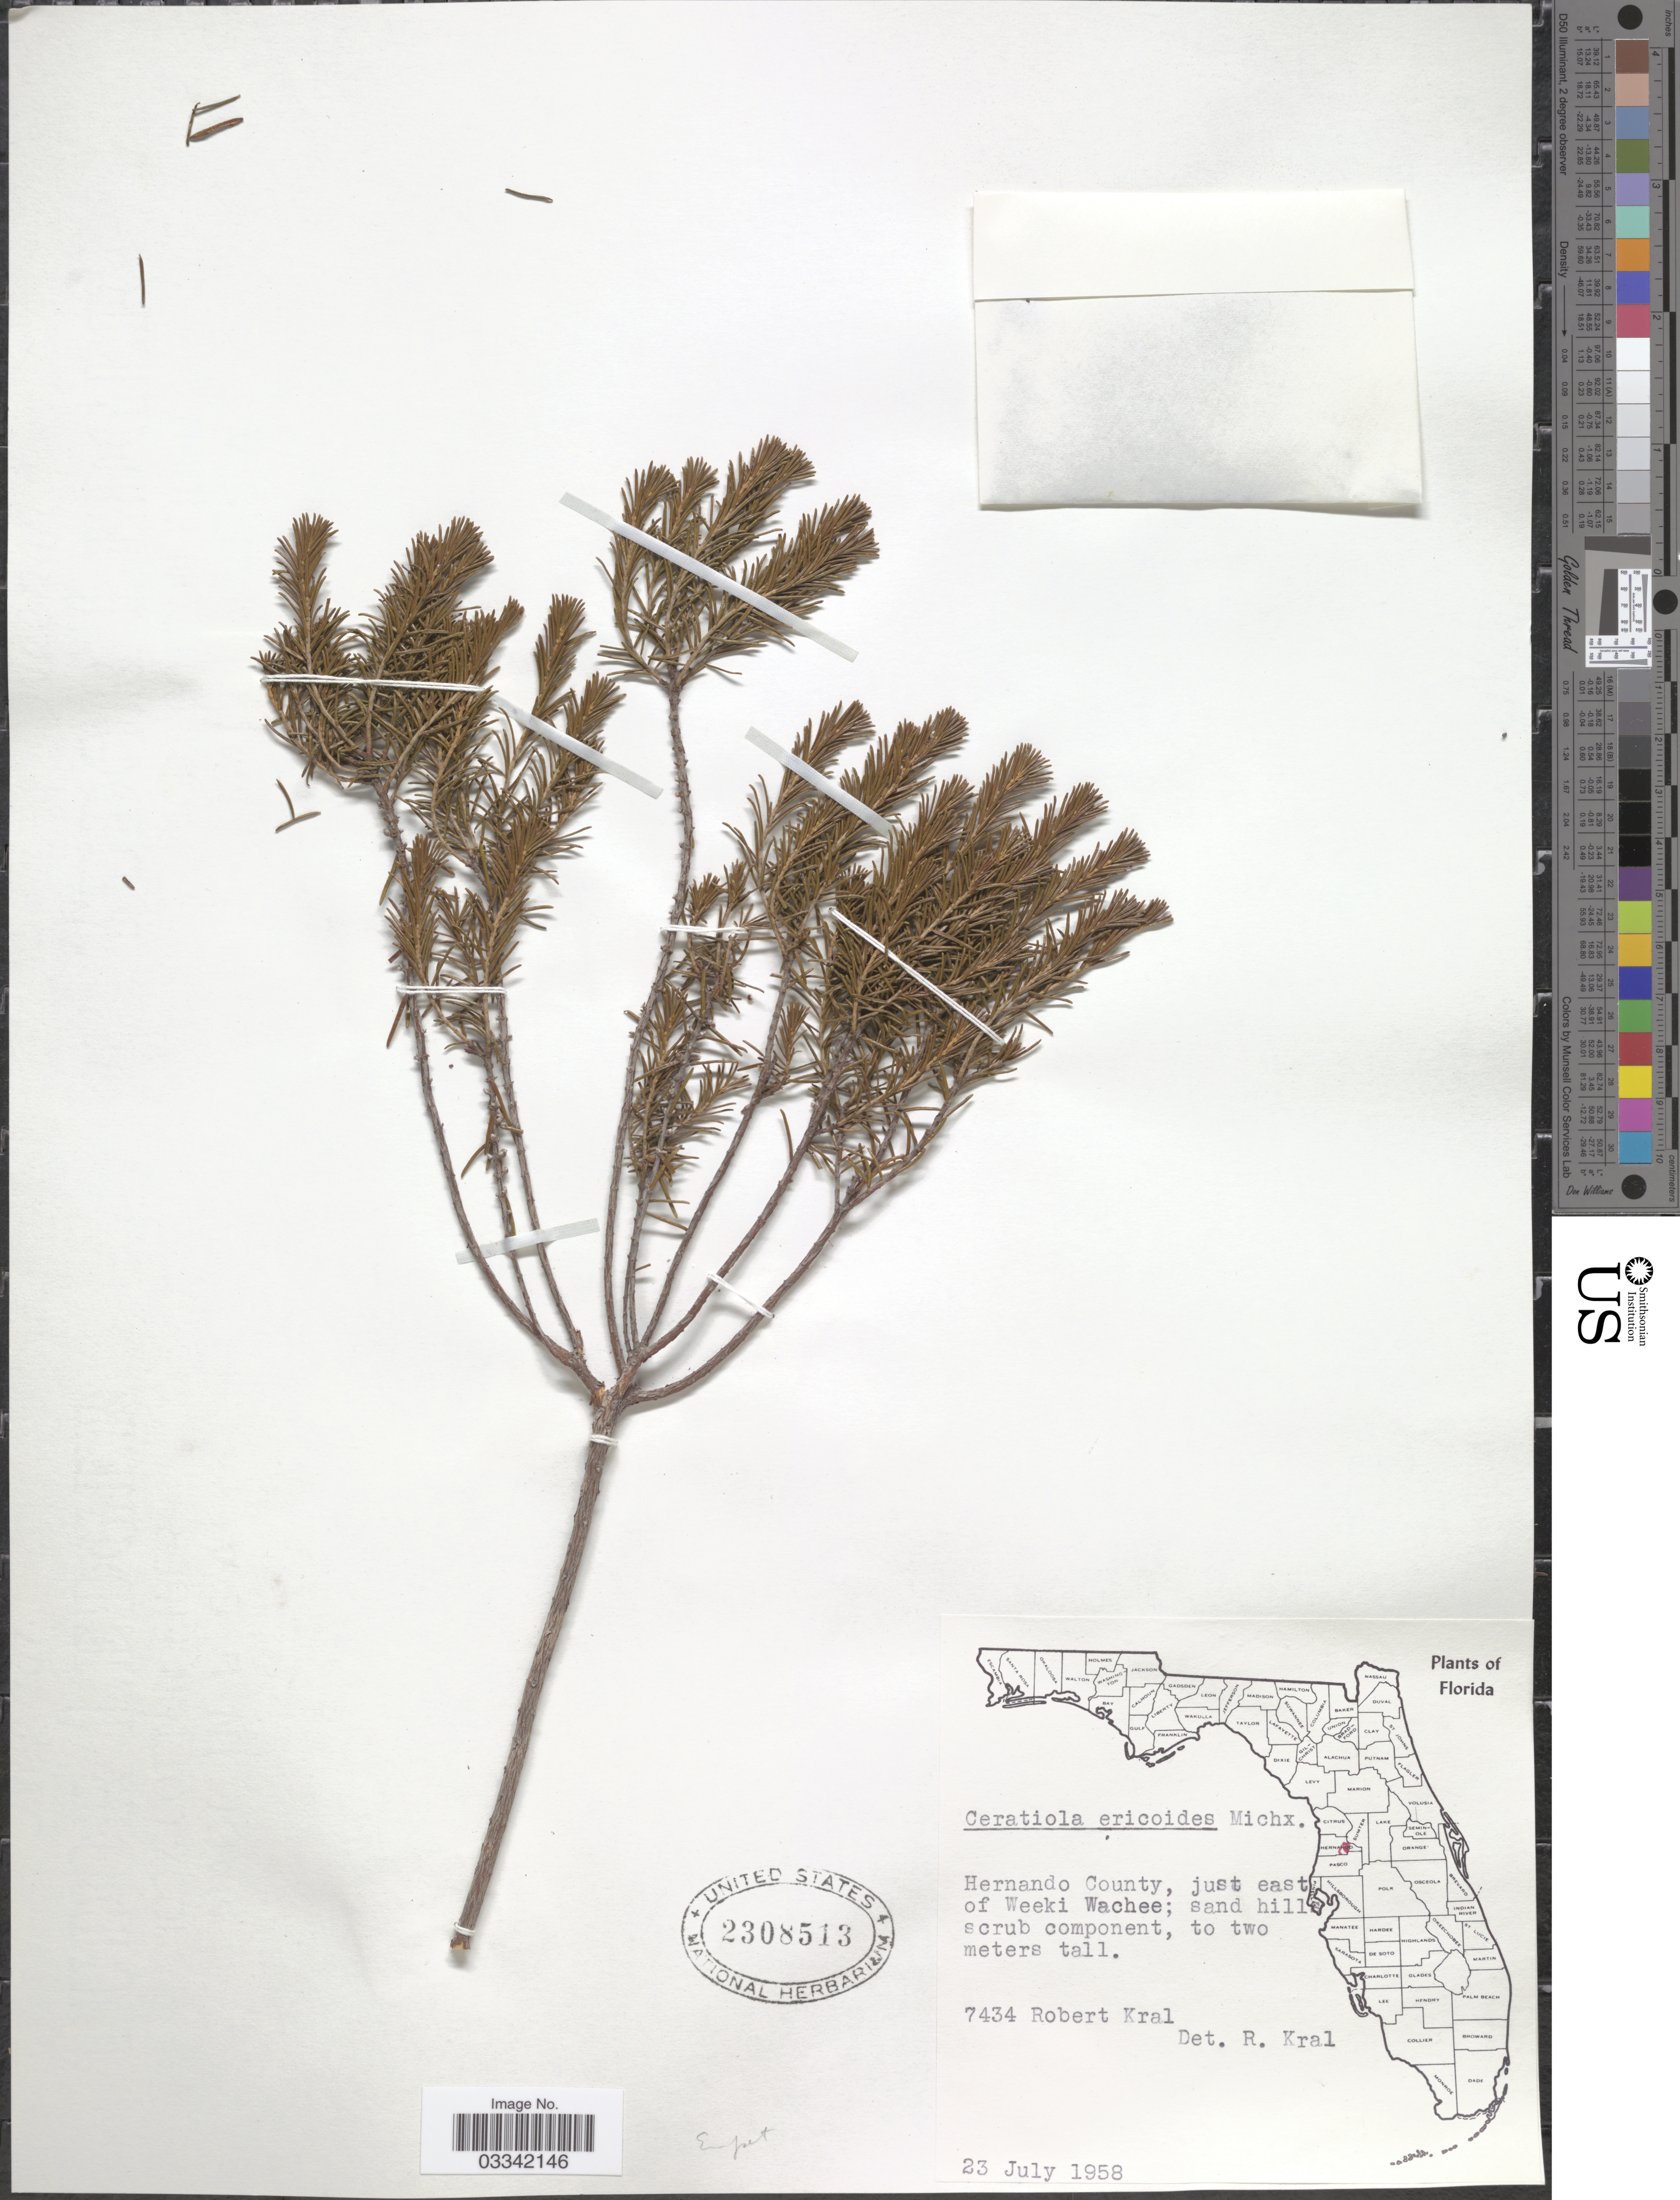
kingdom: Plantae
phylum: Tracheophyta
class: Magnoliopsida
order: Ericales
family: Ericaceae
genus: Ceratiola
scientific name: Ceratiola ericoides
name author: Michx.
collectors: R. Kral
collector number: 7434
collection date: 1958-07-23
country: United States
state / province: Florida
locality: Hernando County, just east of Weeki Wachee.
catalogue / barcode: US 2308513